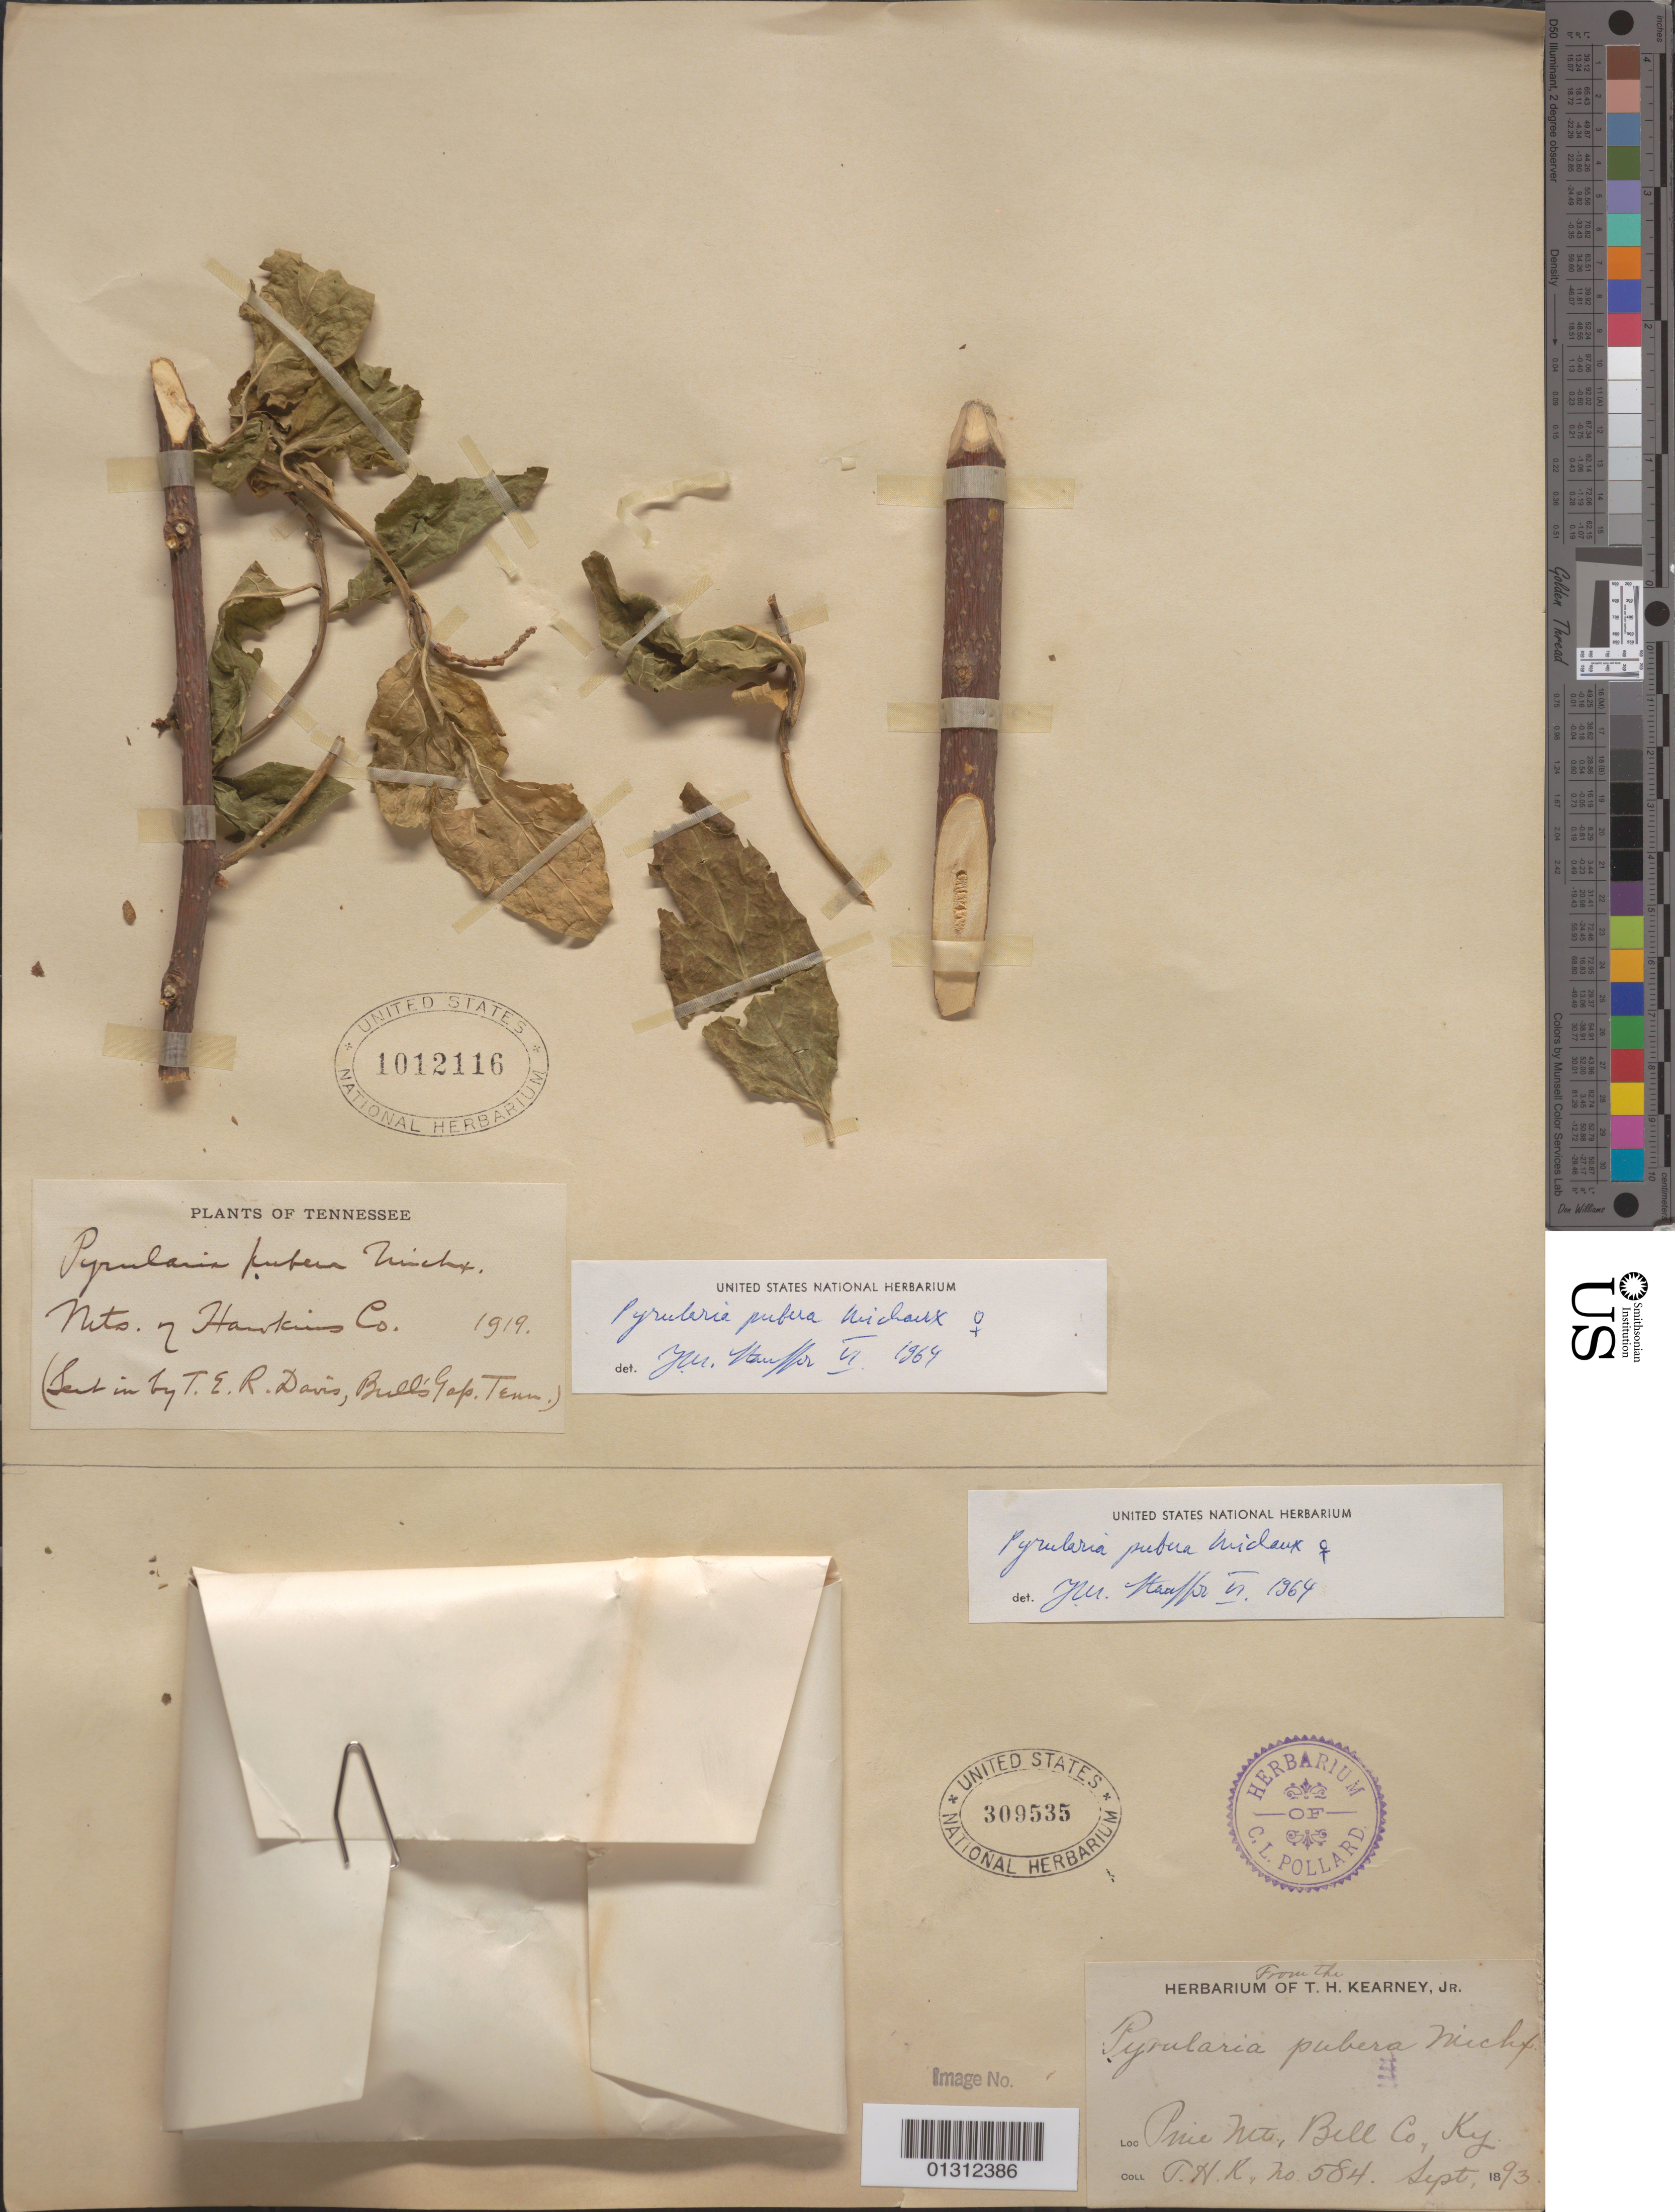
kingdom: Plantae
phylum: Tracheophyta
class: Magnoliopsida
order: Santalales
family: Cervantesiaceae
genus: Pyrularia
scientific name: Pyrularia pubera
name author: Michx.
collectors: T. H. Kearney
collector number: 584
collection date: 1893-09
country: United States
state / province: Kentucky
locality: Pine Mts., Bell Co.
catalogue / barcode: US 309535-2